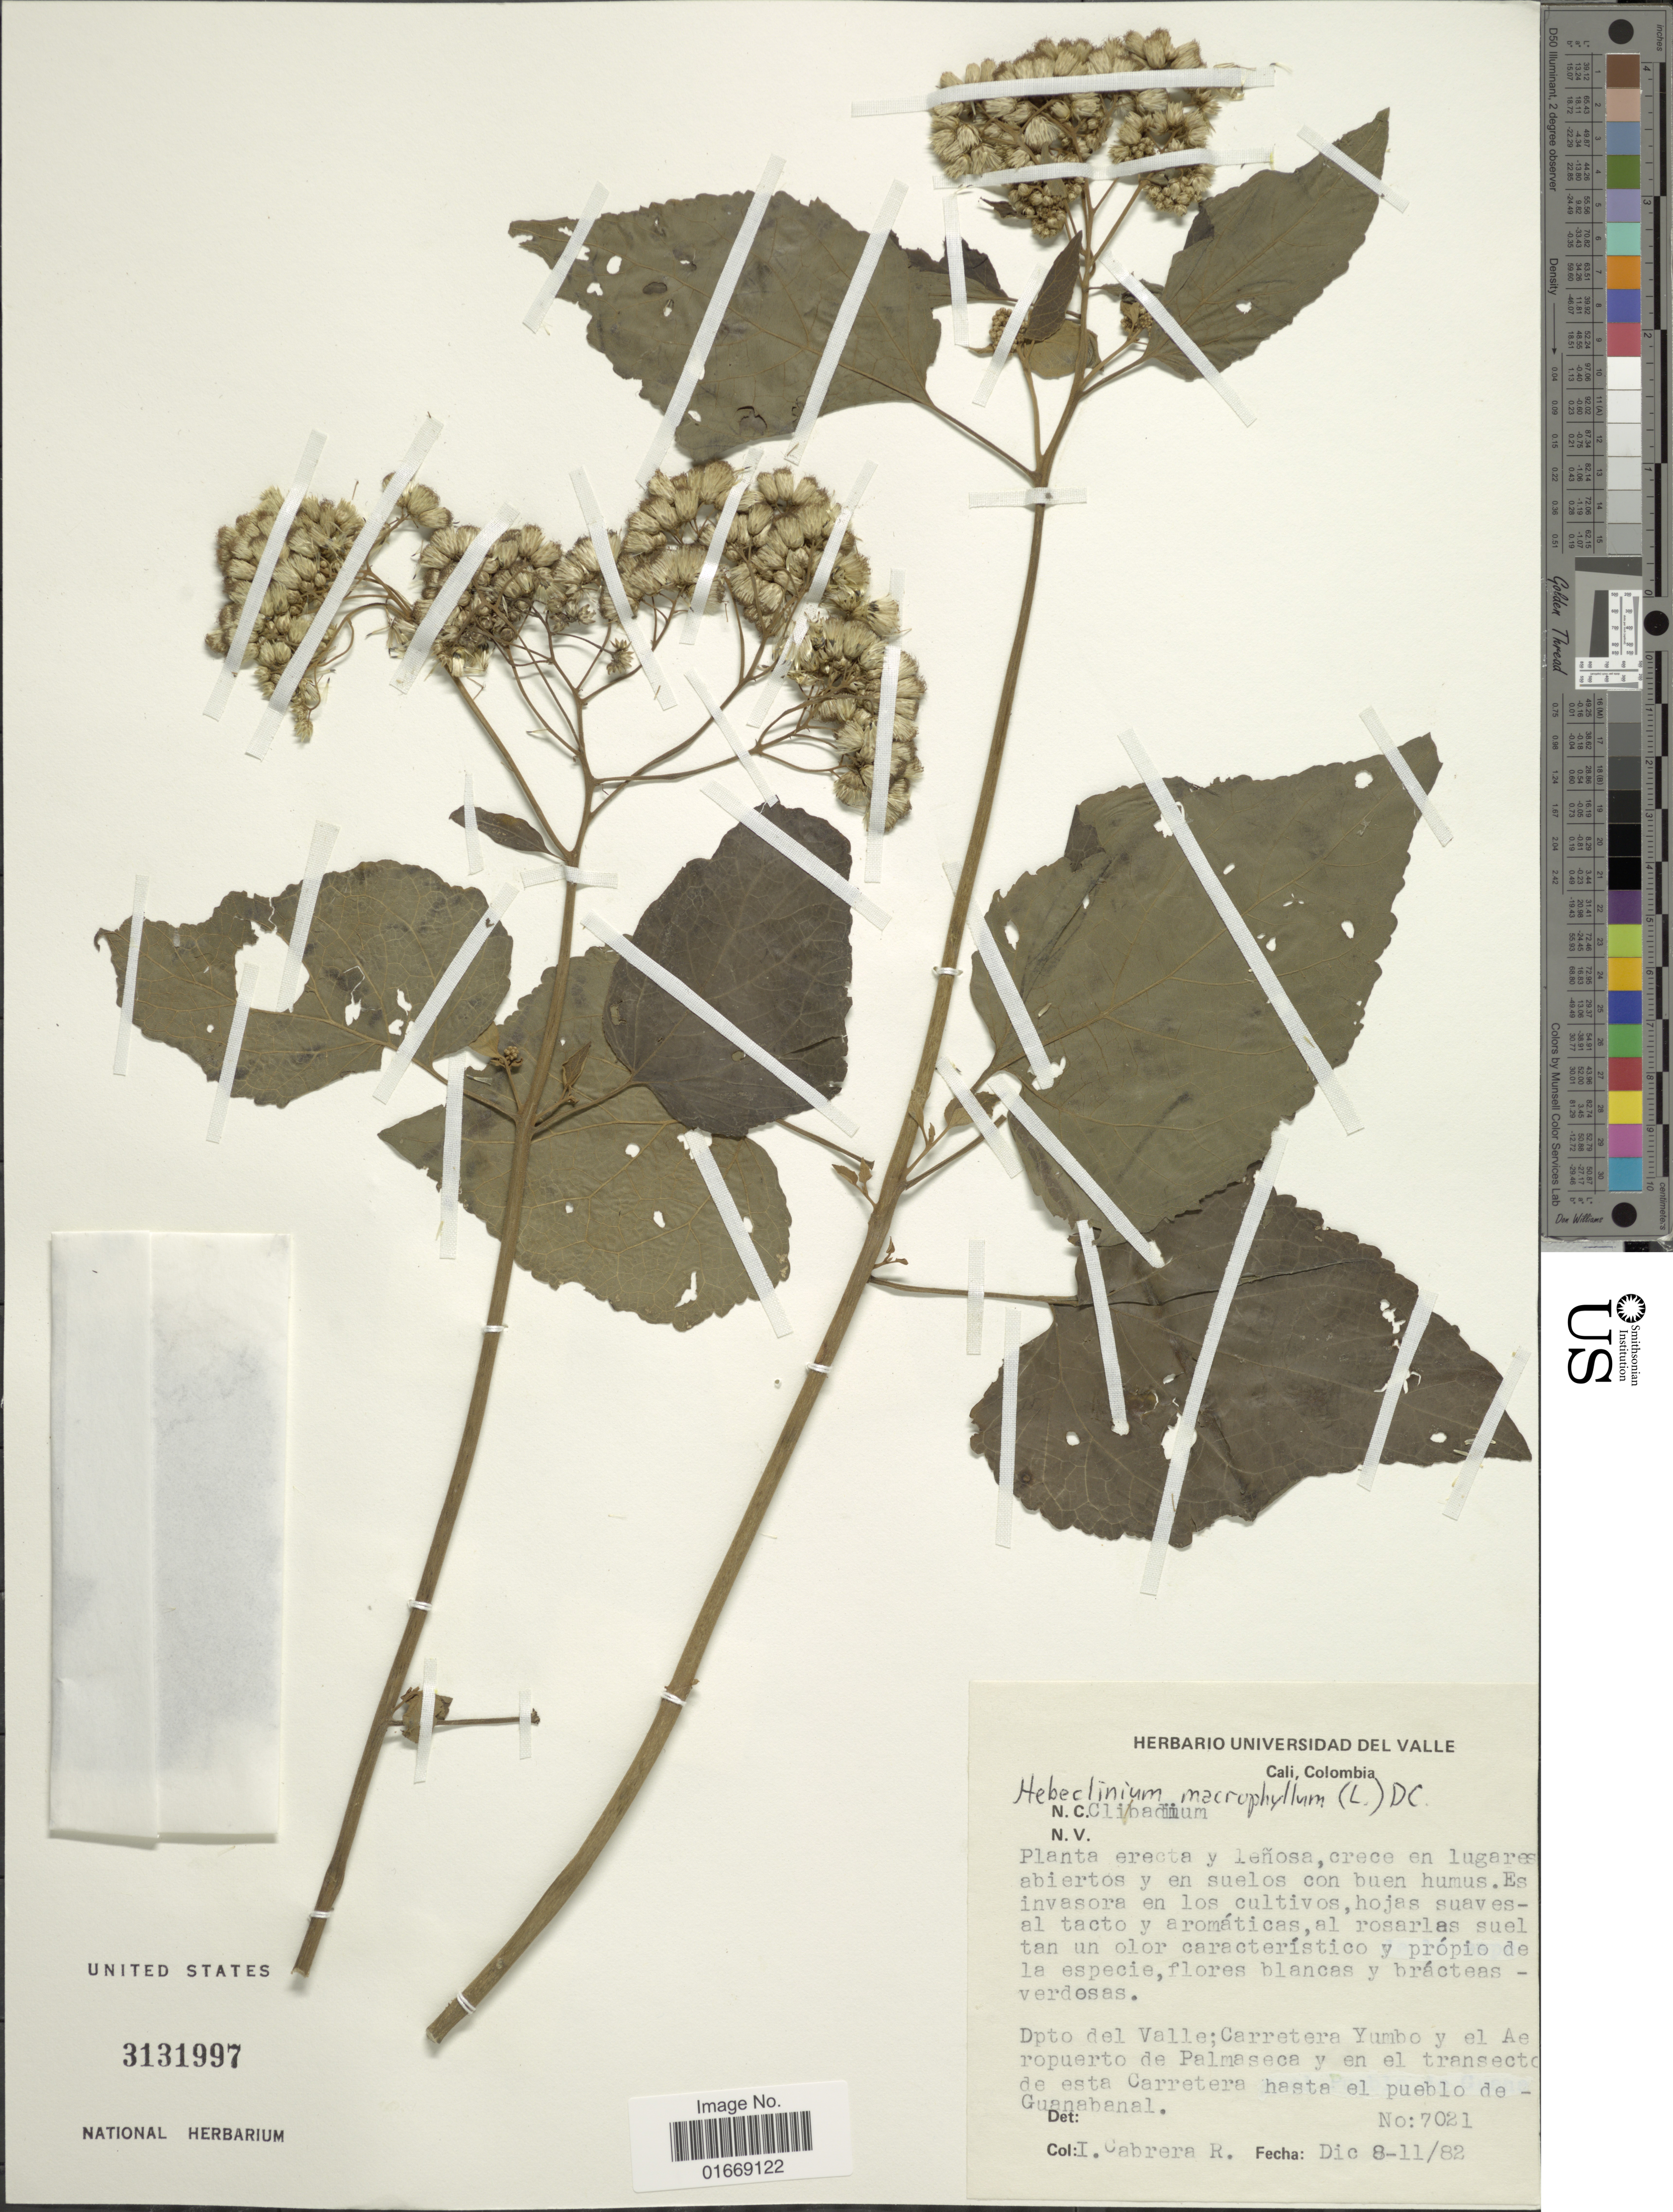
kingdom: Plantae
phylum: Tracheophyta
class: Magnoliopsida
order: Asterales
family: Asteraceae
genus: Hebeclinium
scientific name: Hebeclinium macrophyllum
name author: (L.) DC.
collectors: L. Cabrera R.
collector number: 7021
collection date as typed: Transcribed d/m/y: 8/12/82 to 11/12/82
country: Colombia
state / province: Valle del Cauca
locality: Dpto del Valle, Carretera Yumbo y el Aeropuerto de Plamaseca y en el transecto de esta Carretera hasta el pueblo de Guanabanal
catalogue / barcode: US 3131997